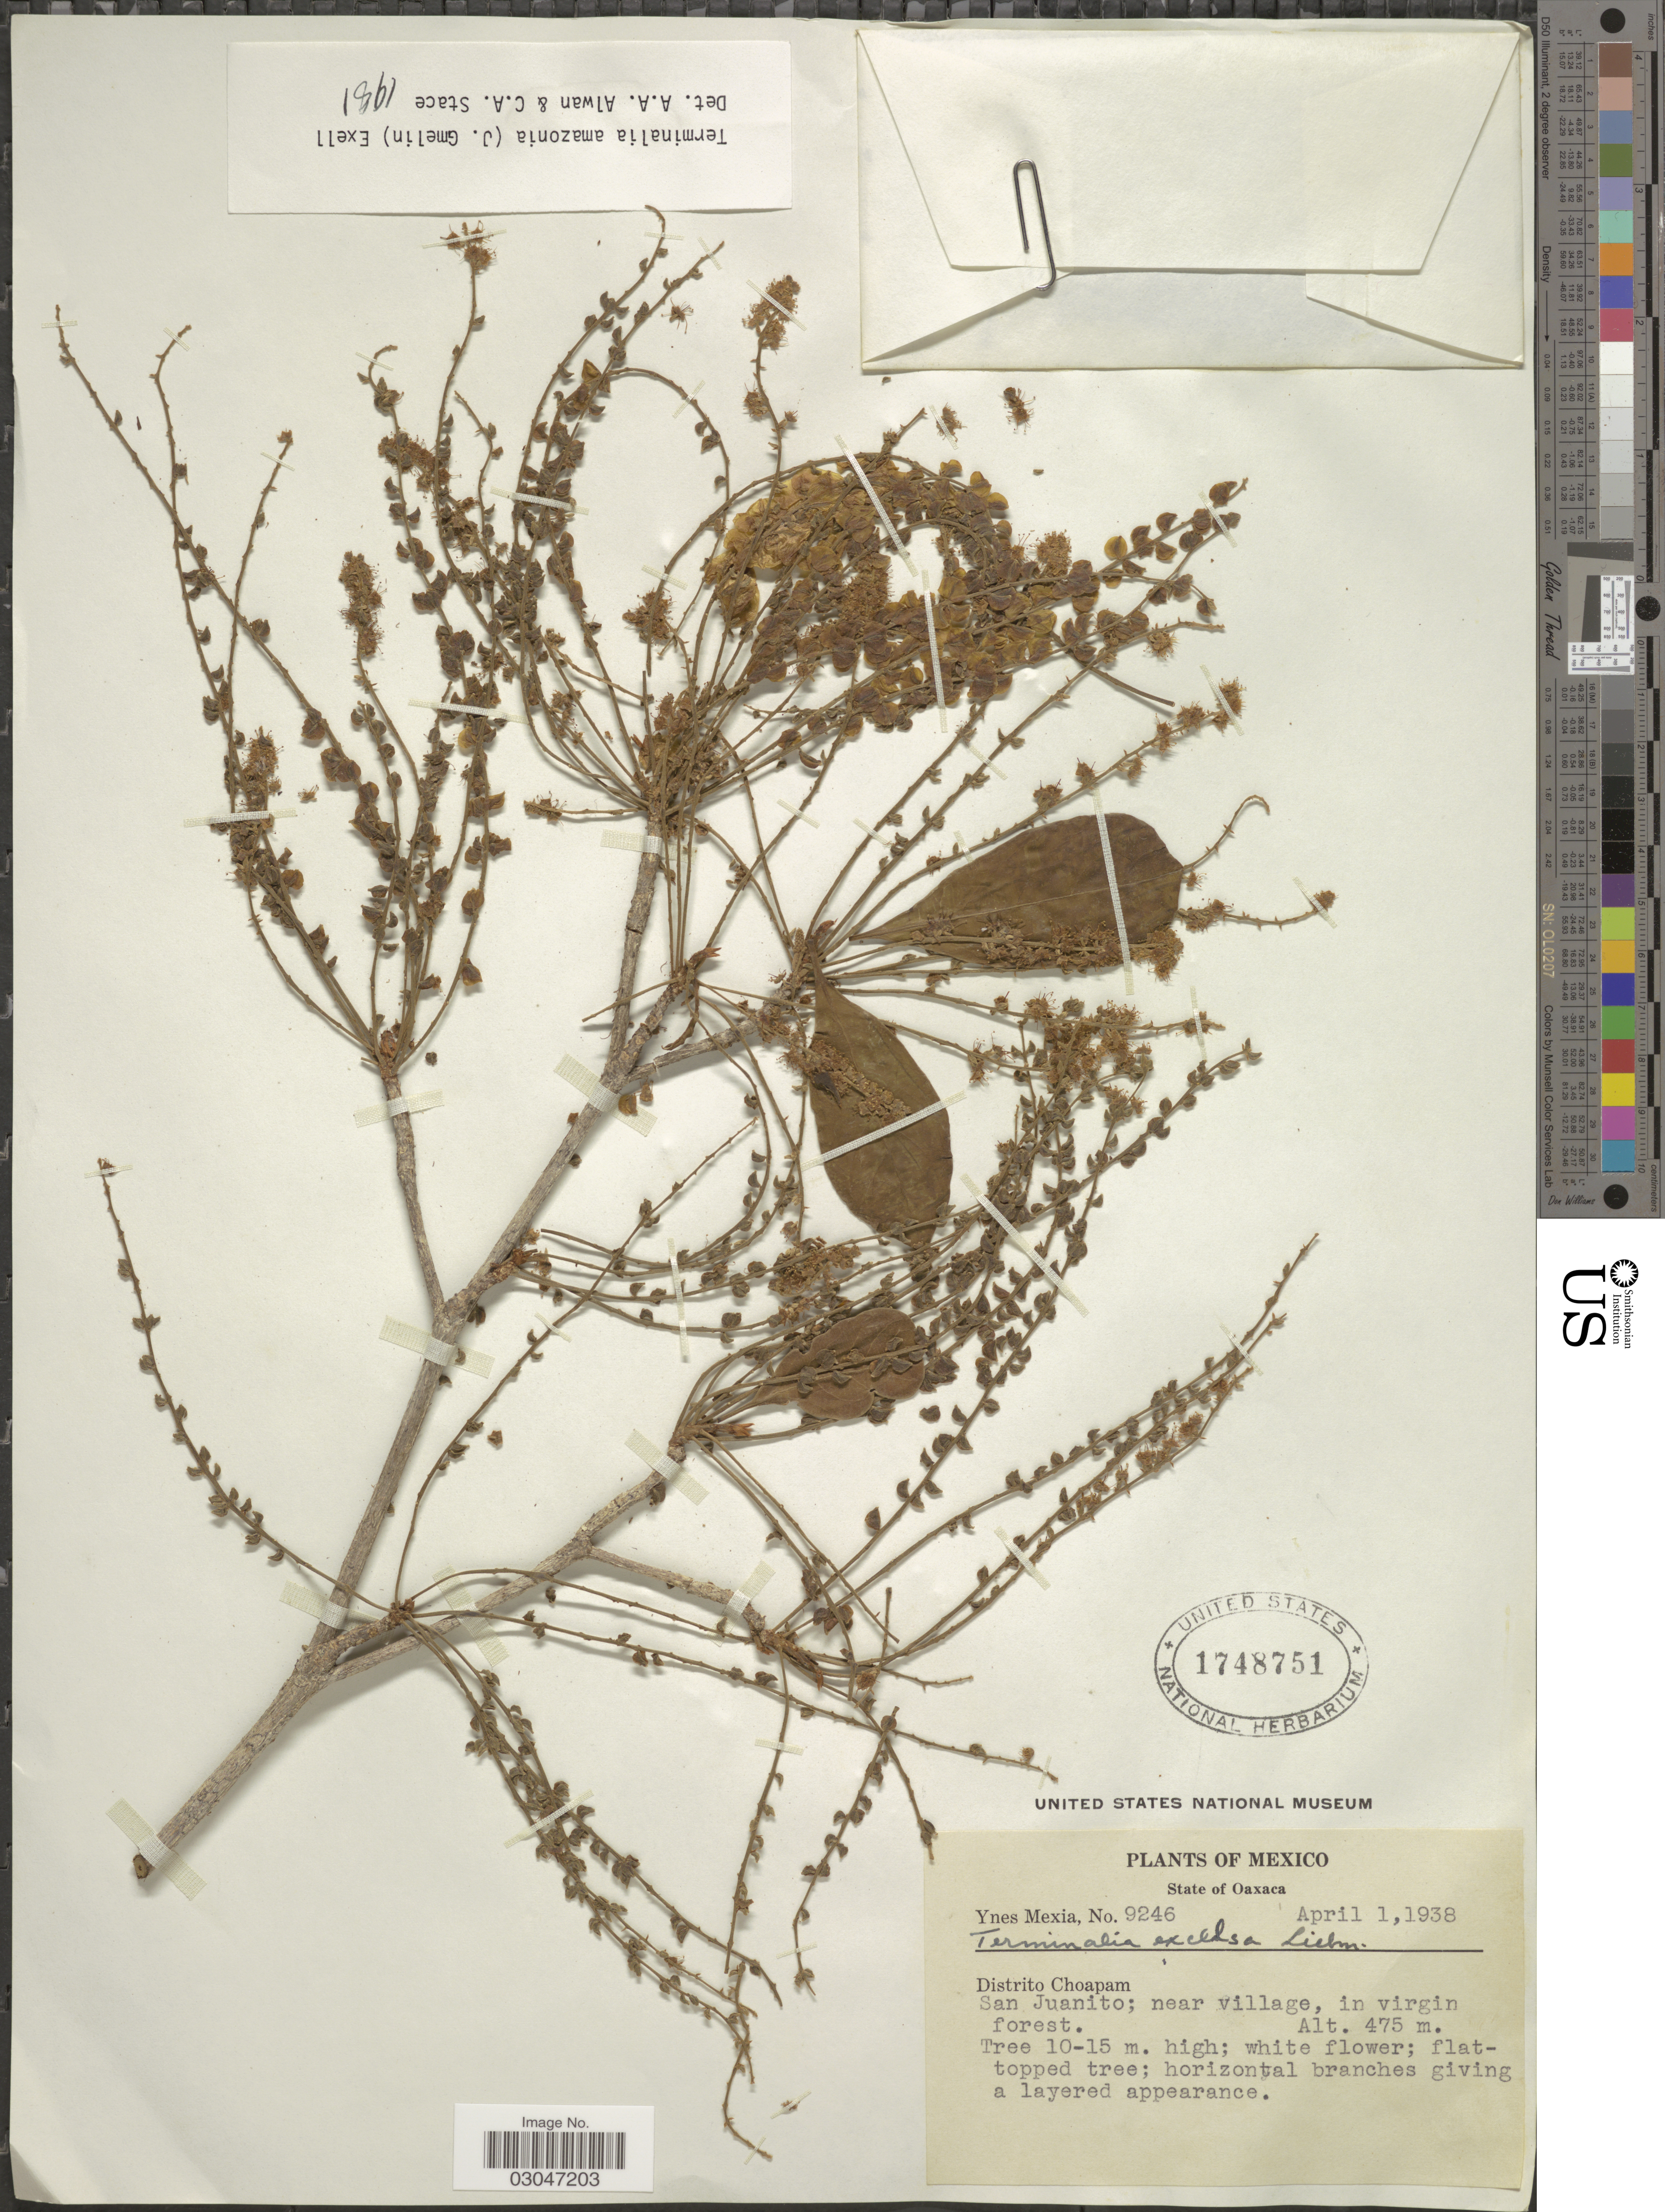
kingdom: Plantae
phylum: Tracheophyta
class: Magnoliopsida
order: Myrtales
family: Combretaceae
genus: Terminalia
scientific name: Terminalia amazonia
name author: (J.F. Gmel.) Exell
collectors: Y. Mexia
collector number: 9246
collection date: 1938-04-01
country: Mexico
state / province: Oaxaca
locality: Distrito Choapam, San Juanito; near village, in virgin forest.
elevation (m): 475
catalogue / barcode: US 1748751